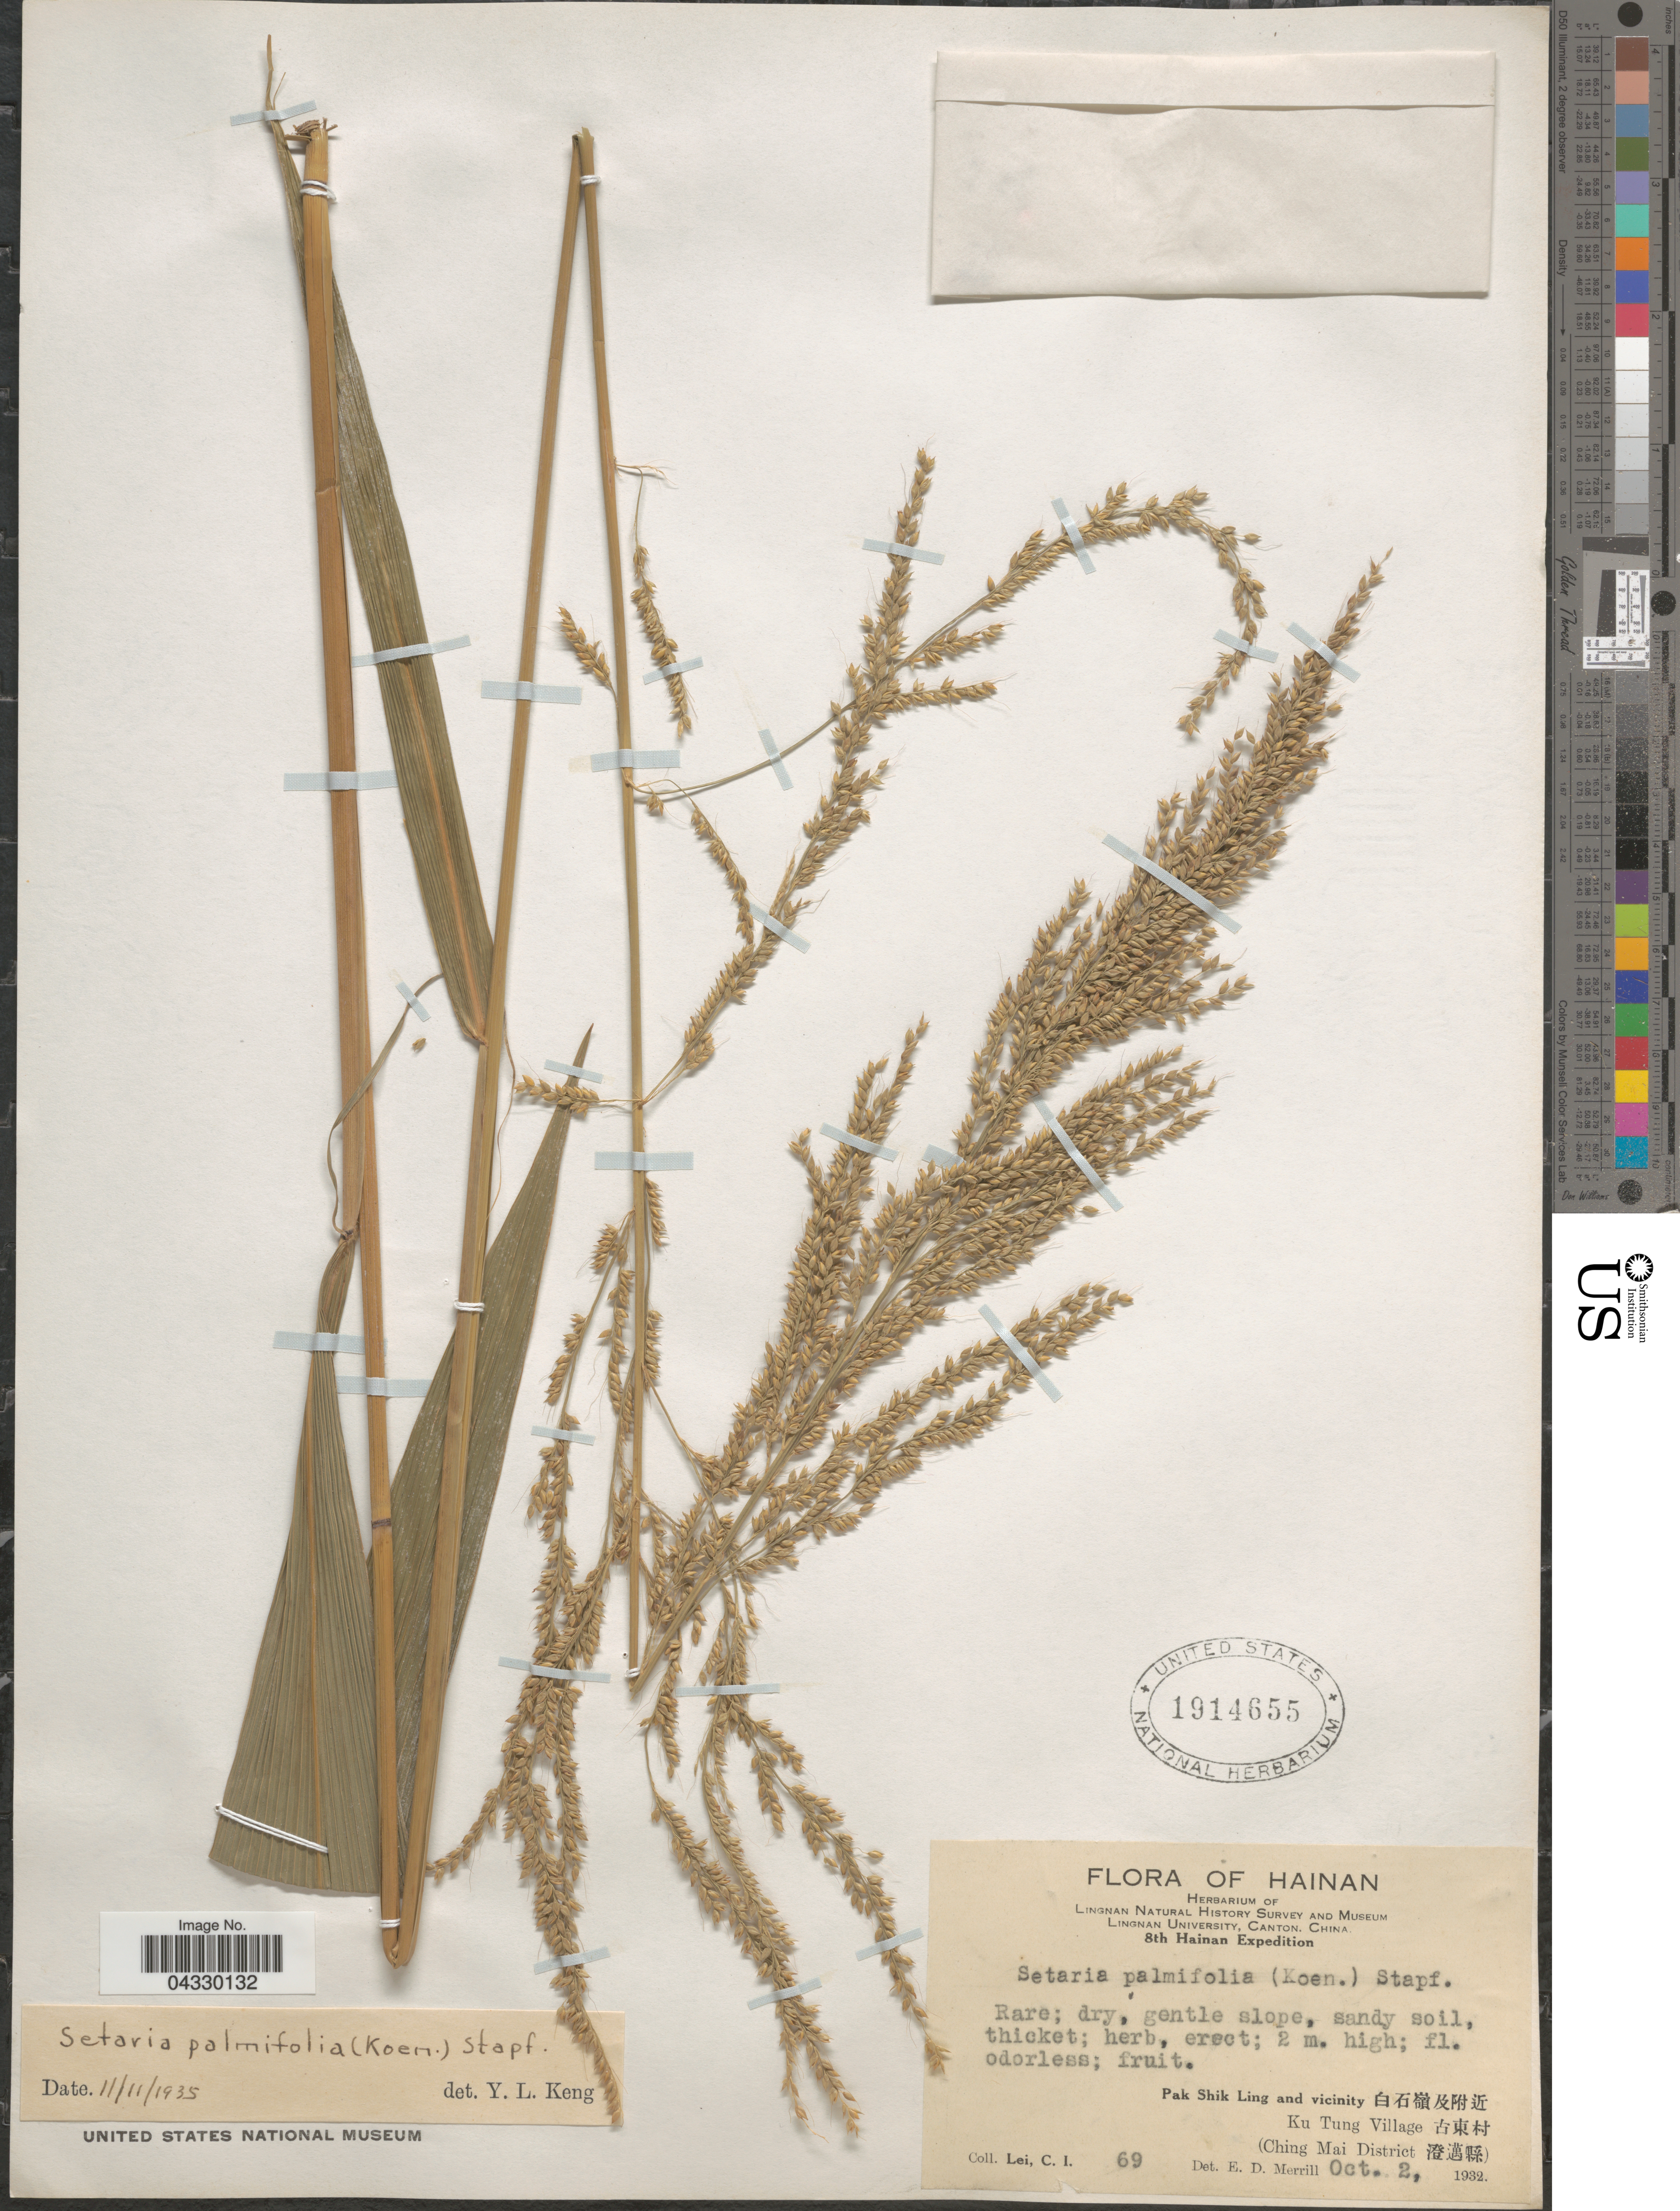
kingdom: Plantae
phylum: Tracheophyta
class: Liliopsida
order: Poales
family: Poaceae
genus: Setaria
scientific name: Setaria palmifolia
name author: (J. Koenig) Stapf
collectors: C. I. Lei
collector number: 69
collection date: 1932-10-02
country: China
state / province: Hainan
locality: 8th Hainan Expedition. Lingnan Natural History Survey. Pak Shik Ling and vicinity. X. Ku Tung Village. X. (Ching Mai District X).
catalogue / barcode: US 1914655